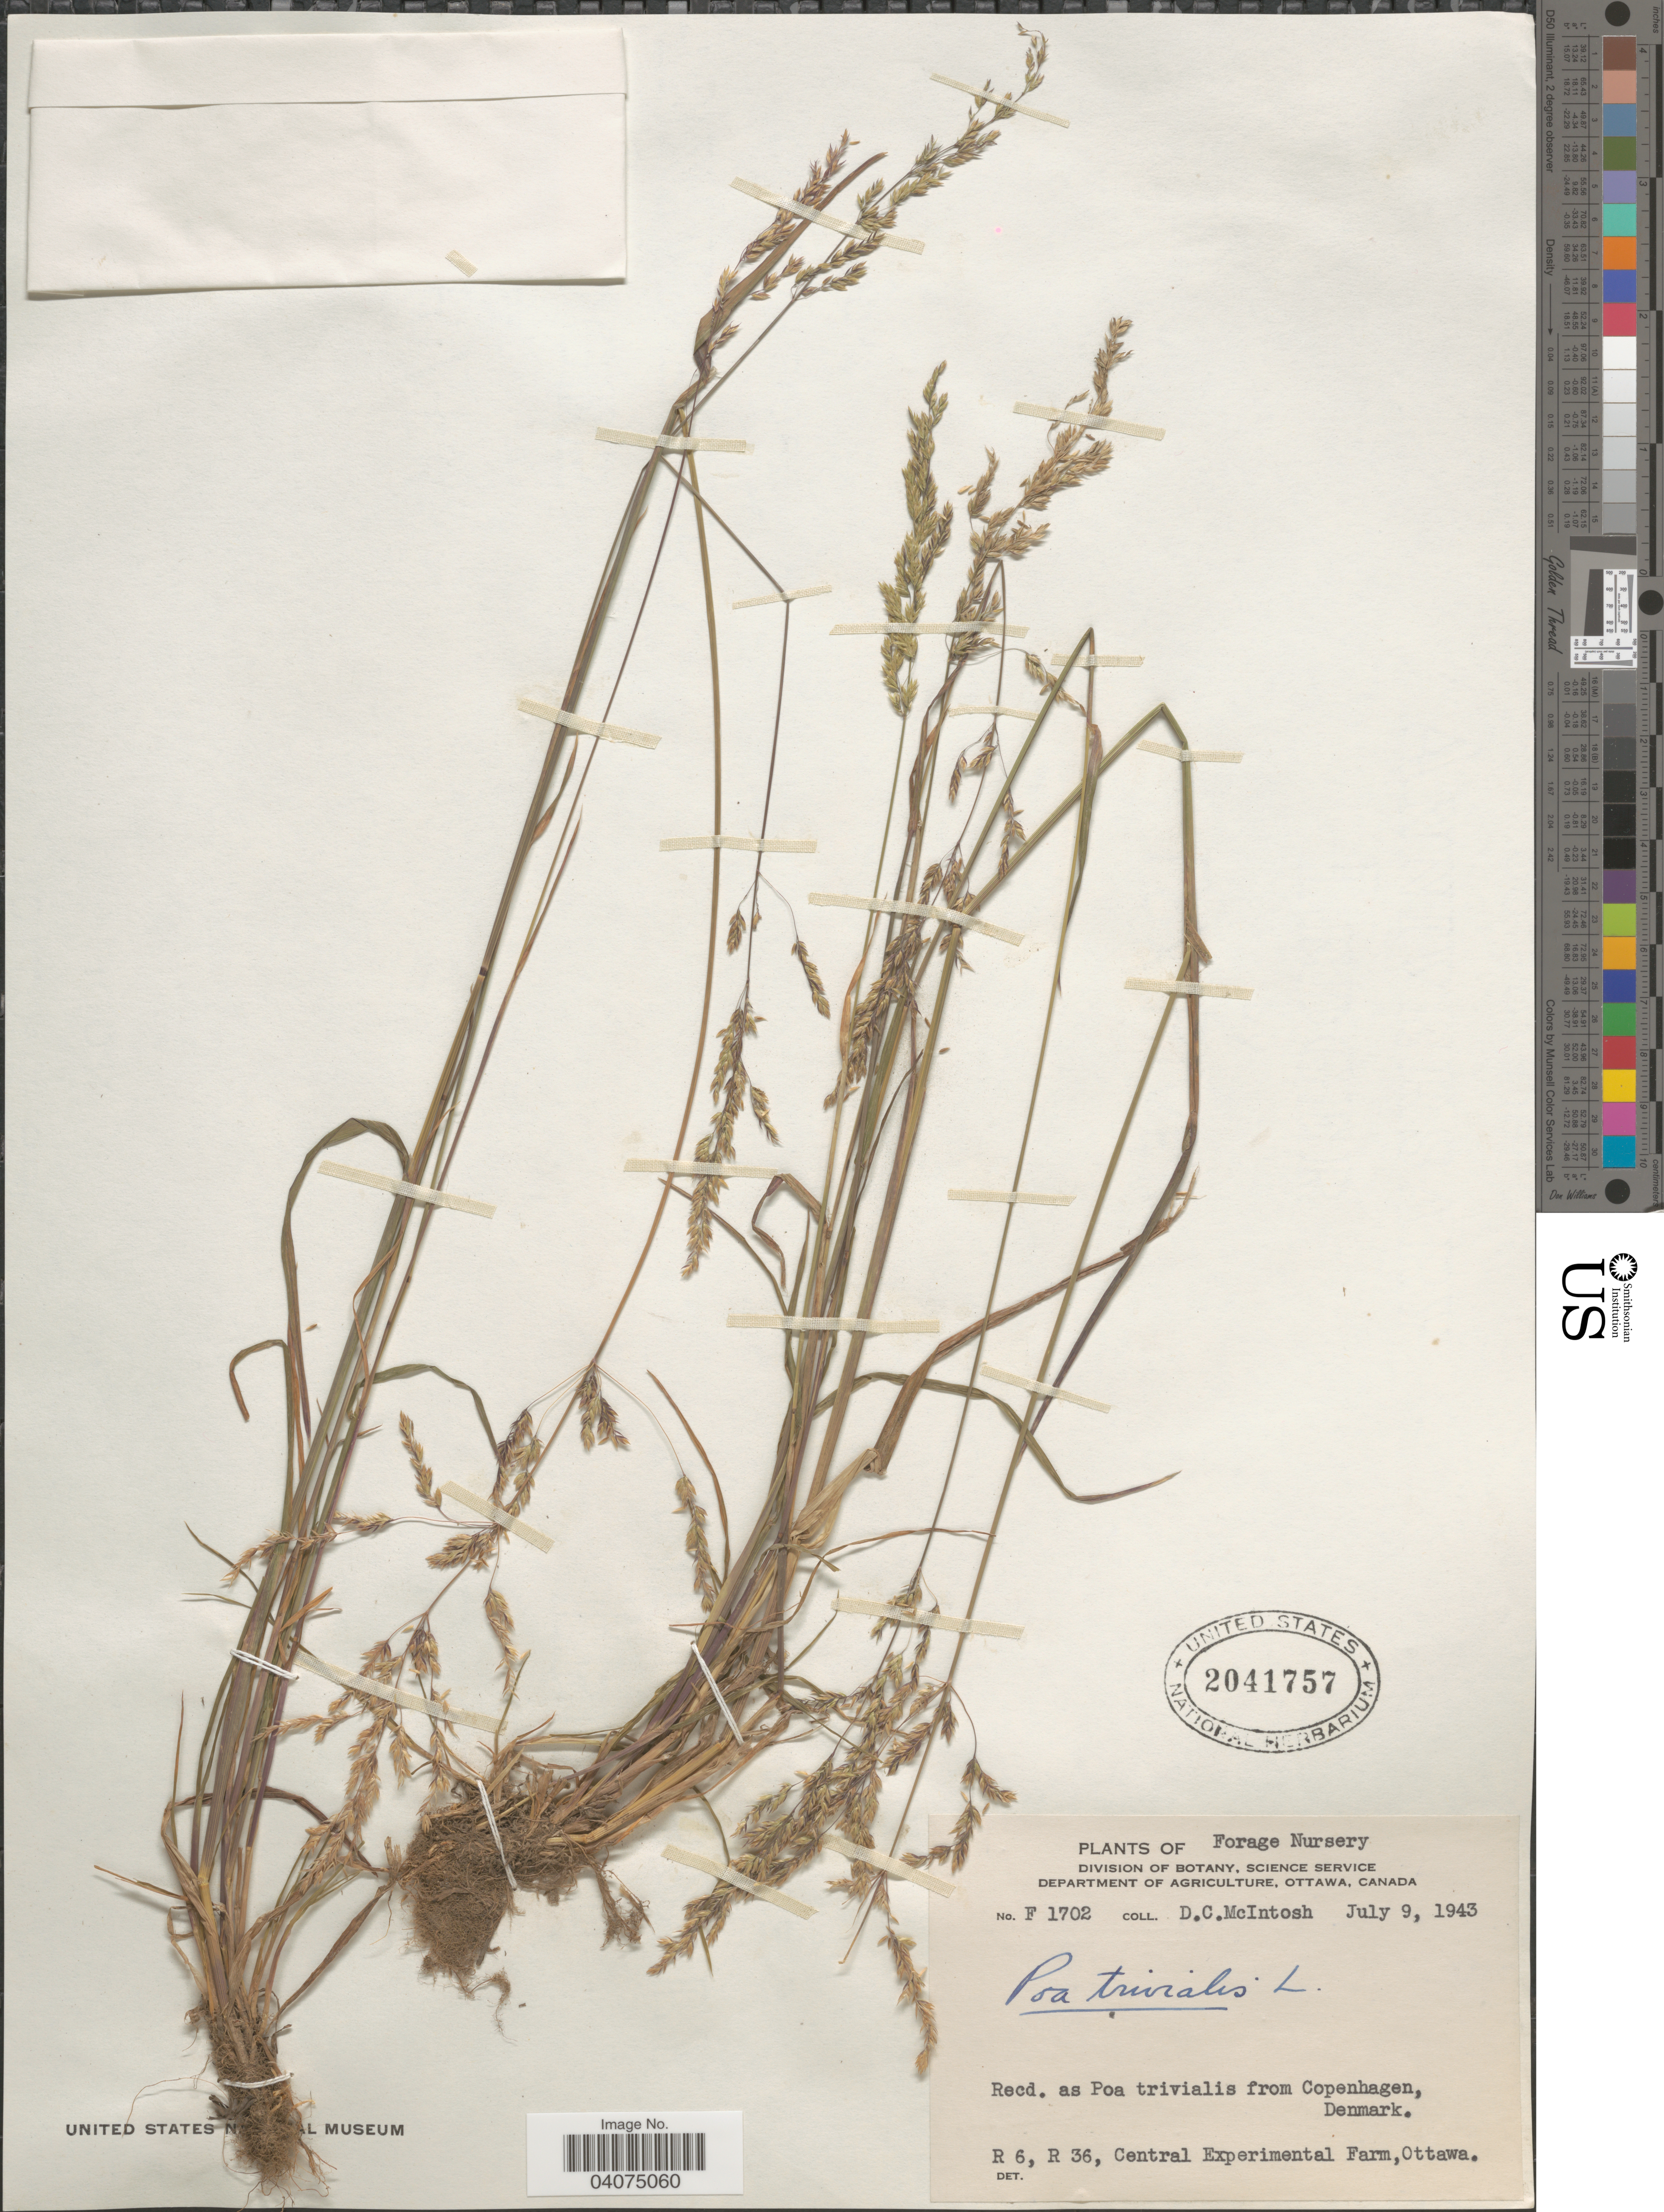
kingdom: Plantae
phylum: Tracheophyta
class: Liliopsida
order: Poales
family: Poaceae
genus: Poa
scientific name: Poa trivialis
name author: L.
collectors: D. McIntosh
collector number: F1702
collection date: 1943-07-09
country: Canada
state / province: Ontario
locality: Forage Nursery. R 6, R 36, Central Experimental Farm, Ottawa.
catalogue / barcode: US 2041757